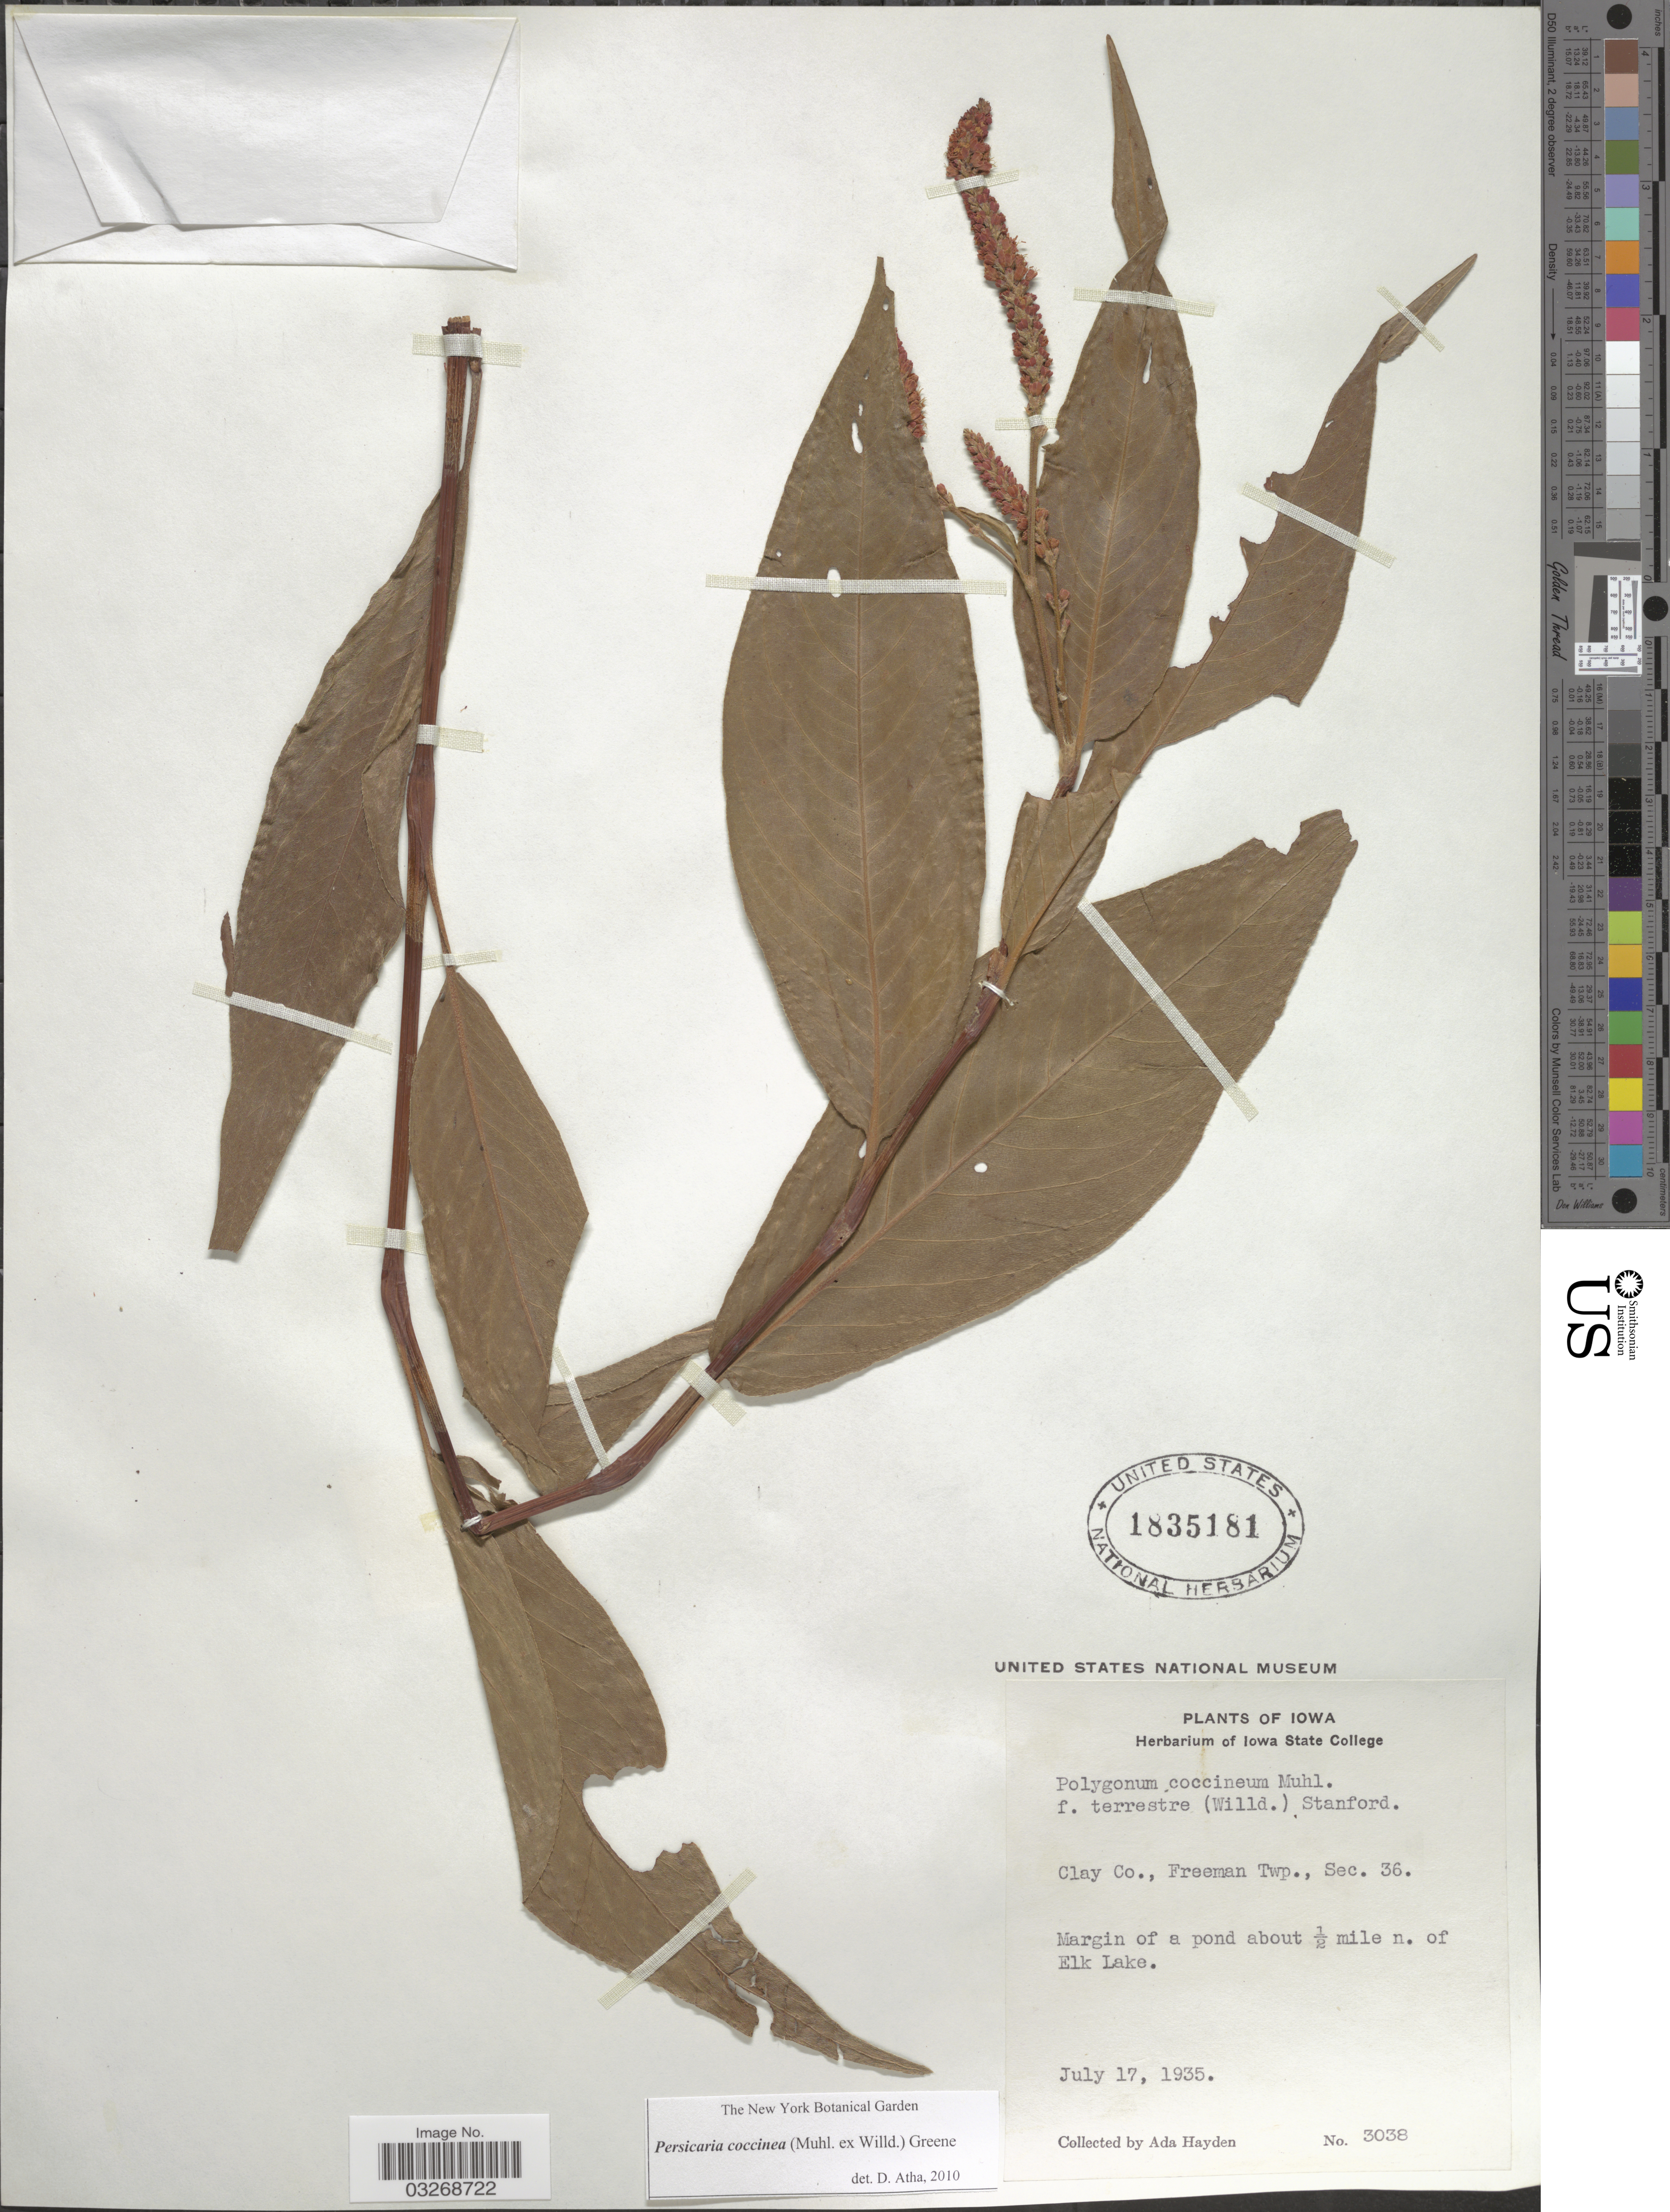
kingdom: Plantae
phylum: Tracheophyta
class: Magnoliopsida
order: Caryophyllales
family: Polygonaceae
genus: Persicaria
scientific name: Persicaria coccinea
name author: (Muhl. ex Willd.) Greene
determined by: Atha, D. E.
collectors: Ada Hayden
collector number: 3038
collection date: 1935-07-17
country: United States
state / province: Iowa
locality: Clay Co., Freeman Twp., Sec. 36. Margin of a pond about ½ mile n. of Elk Lake.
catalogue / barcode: US 1835181